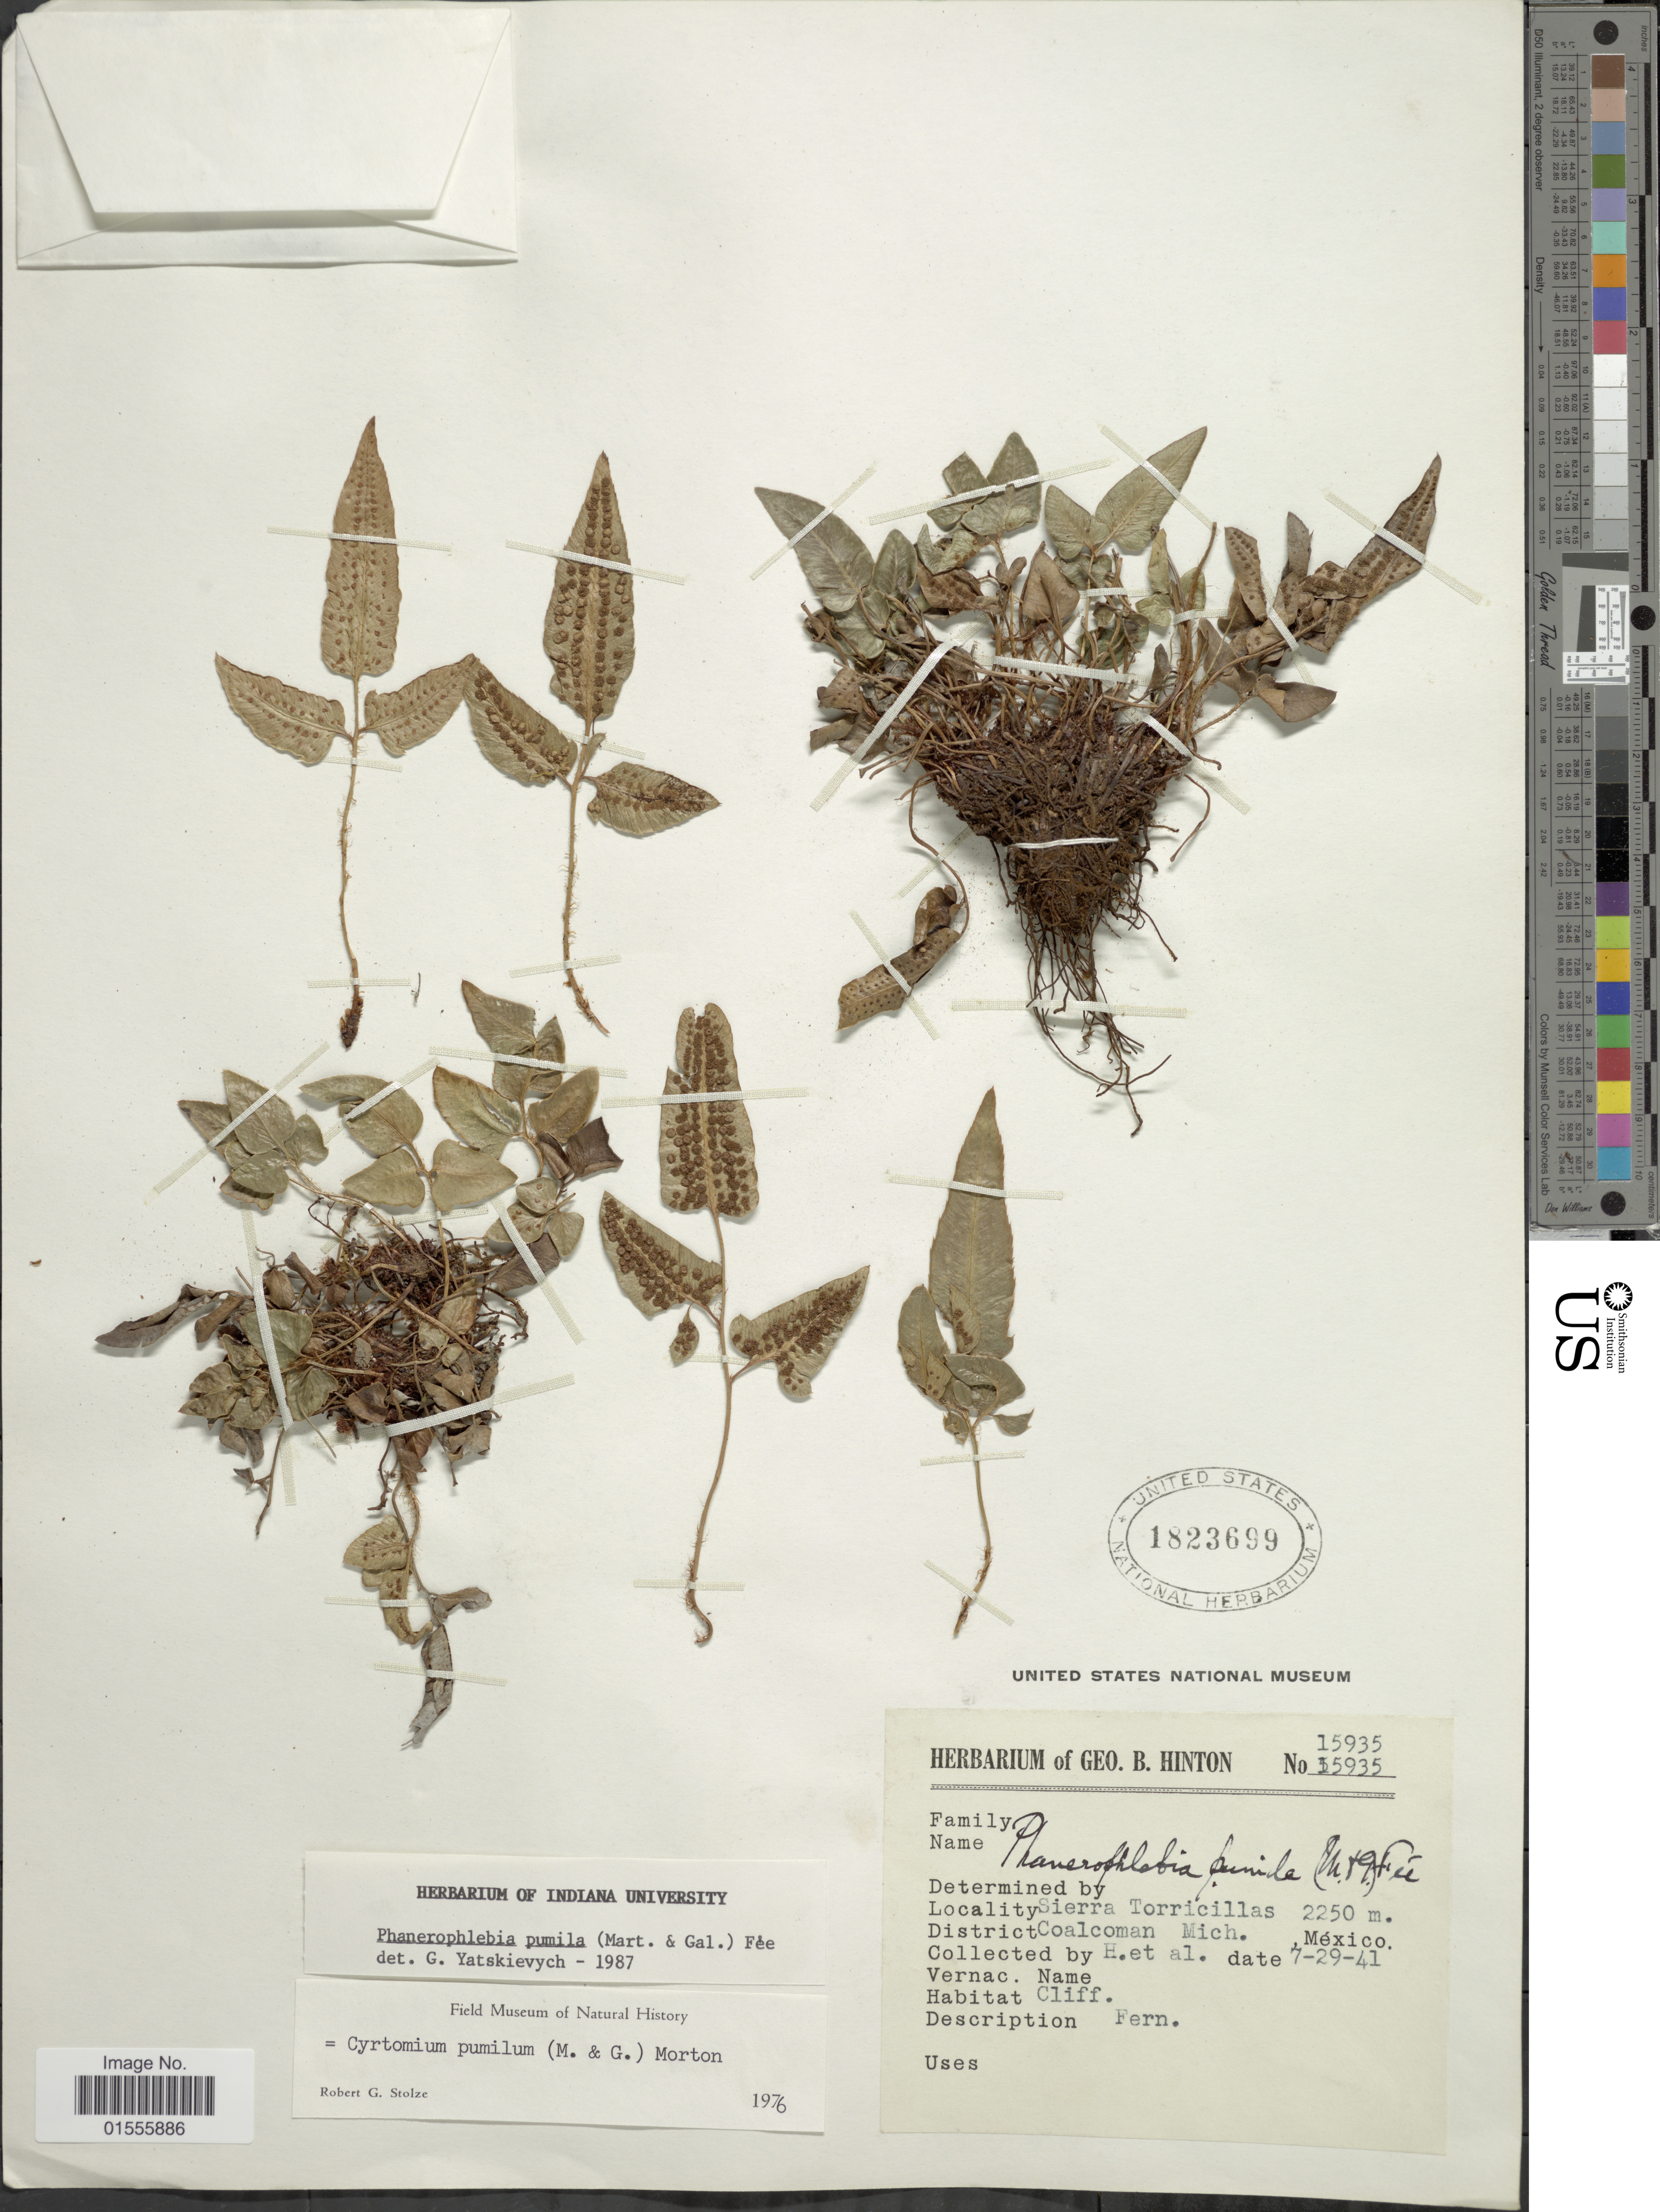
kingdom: Plantae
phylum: Tracheophyta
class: Polypodiopsida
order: Polypodiales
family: Dryopteridaceae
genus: Phanerophlebia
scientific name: Phanerophlebia pumila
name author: (Mart. & Galeotti) Fée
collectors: G. B. Hinton & et al.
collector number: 15935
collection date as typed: Transcribed d/m/y: 29/7/41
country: Mexico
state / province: Michoacán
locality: Sierra Torricillas, District Coalcoman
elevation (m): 2250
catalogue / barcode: US 1823699